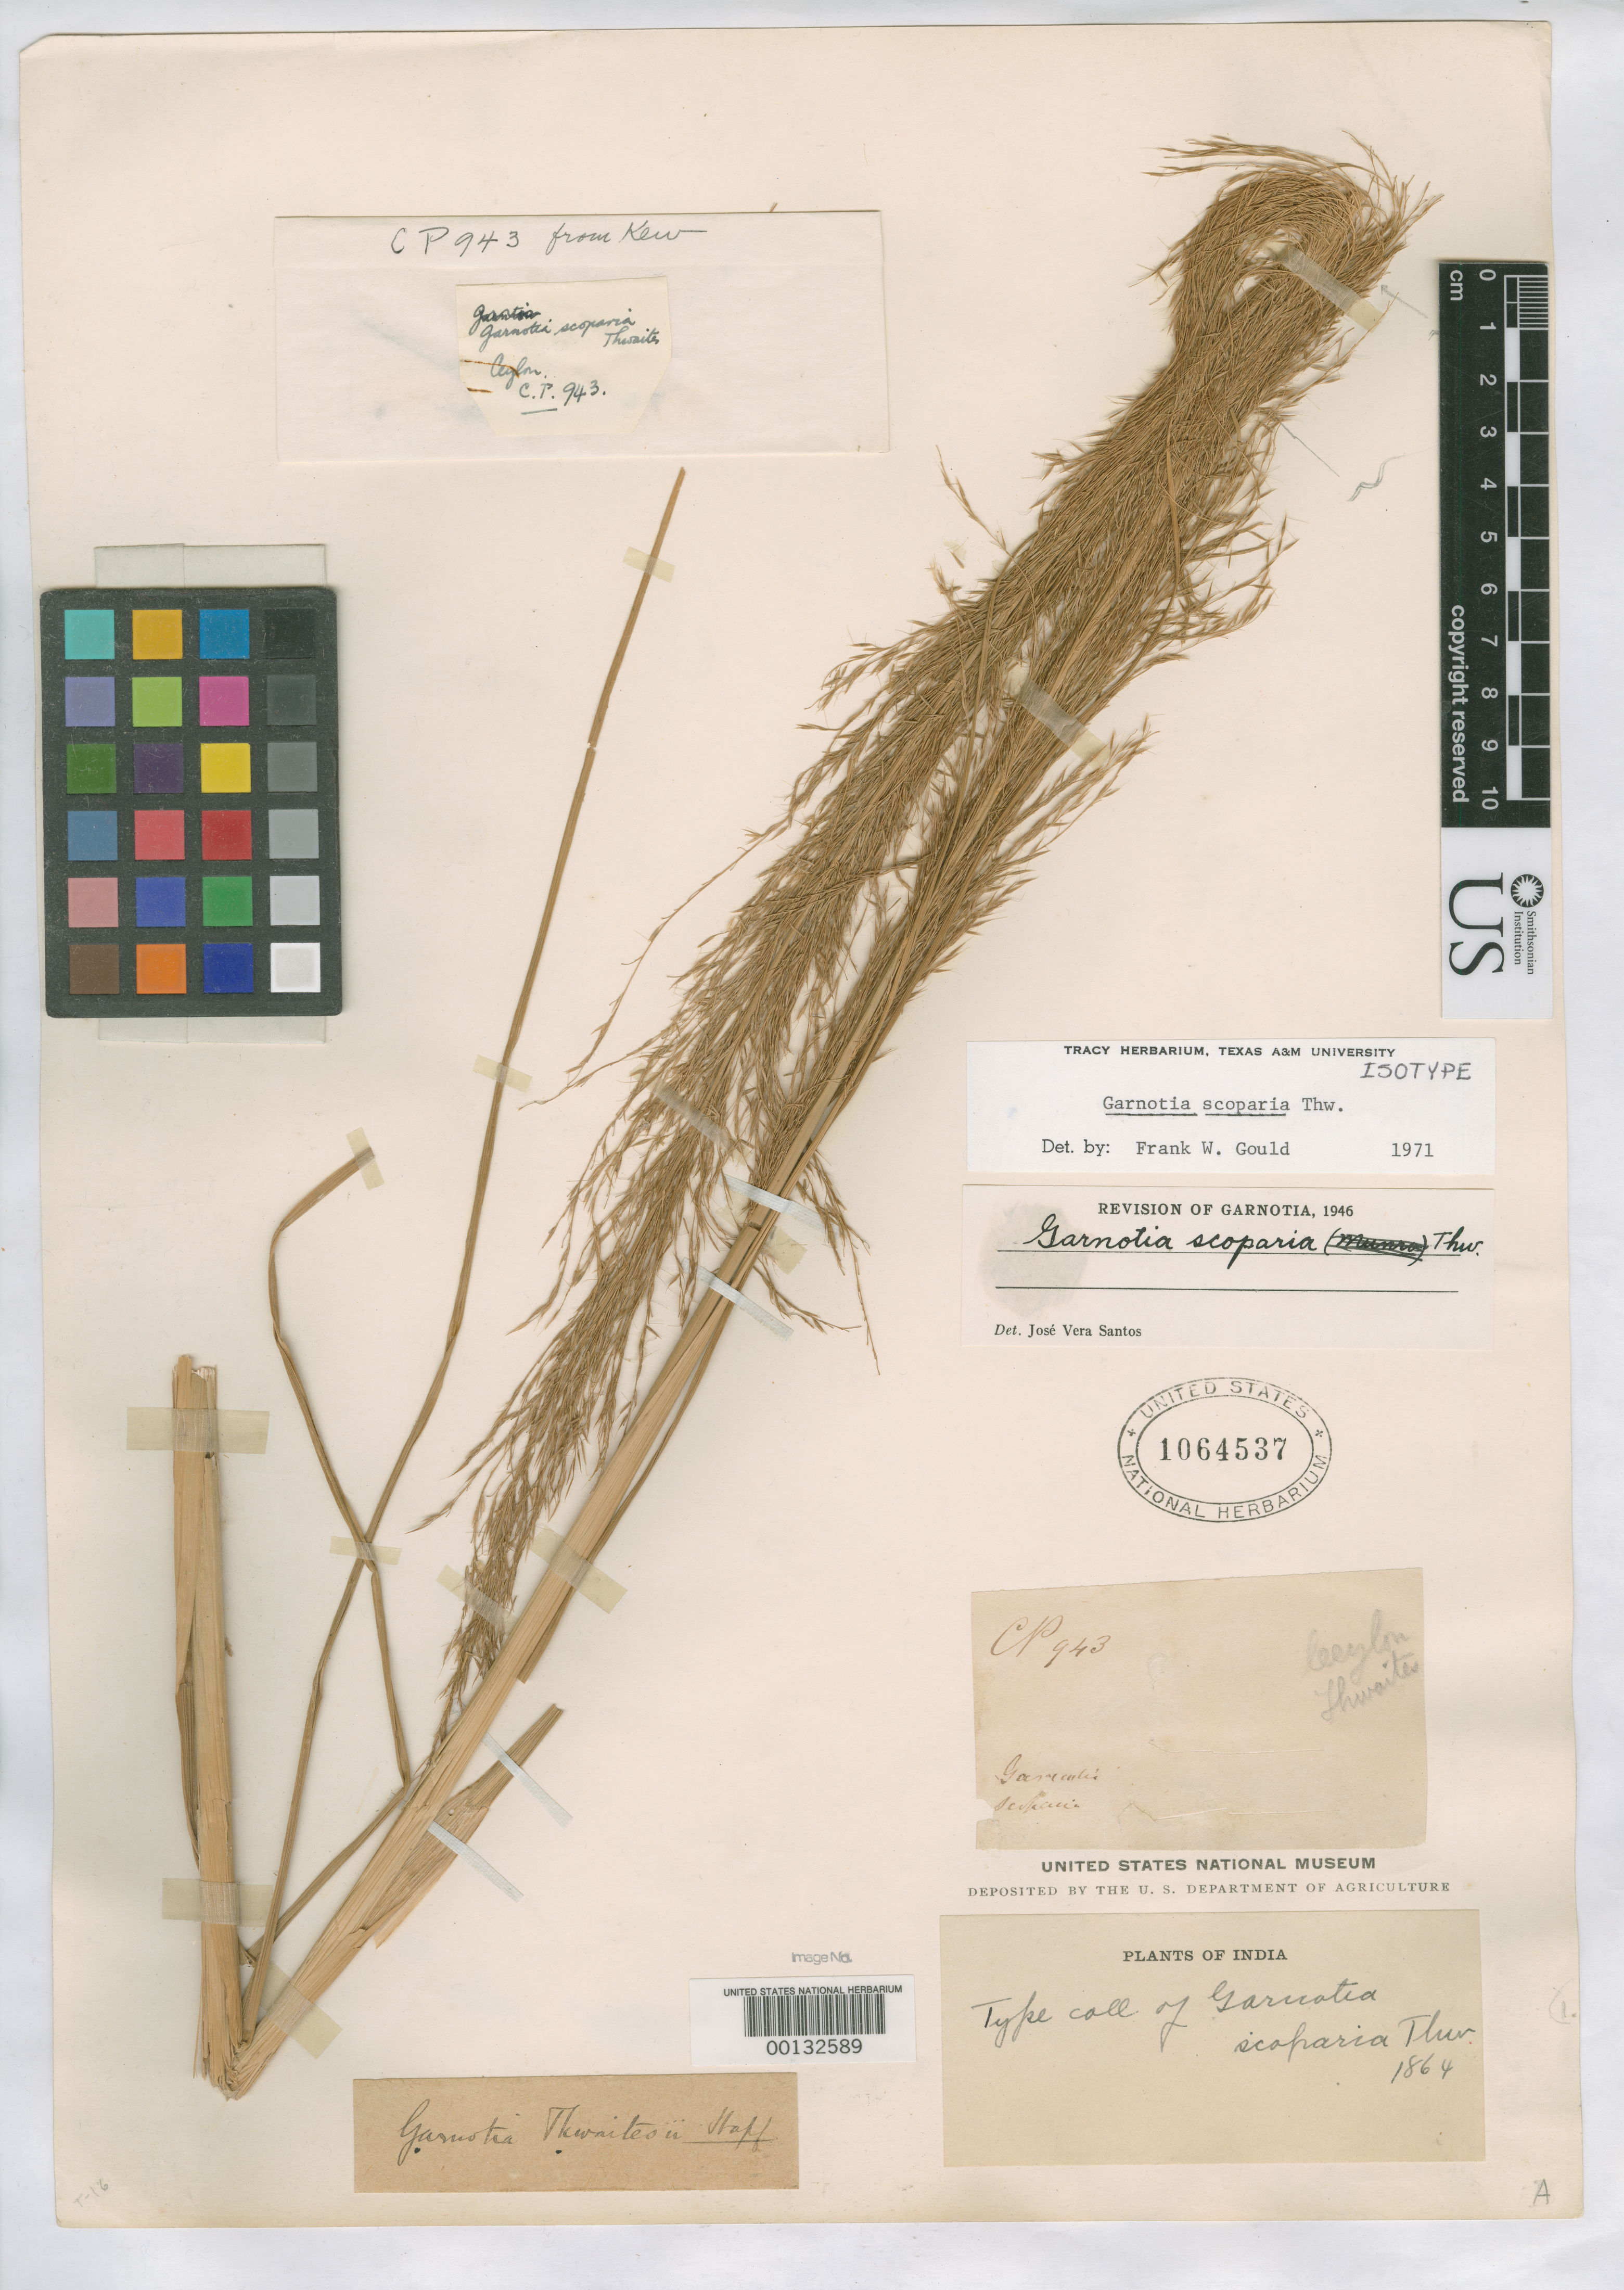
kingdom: Plantae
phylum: Tracheophyta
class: Liliopsida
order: Poales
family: Poaceae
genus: Garnotia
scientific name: Garnotia scoparia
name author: Thwaites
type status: Type Collection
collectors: G. H. K. Thwaites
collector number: CP 943 p.p.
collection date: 1864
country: Sri Lanka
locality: Ceylon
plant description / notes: Another collection also labeled as "CP 943" was collected in 1865 from a different locality and is the type of Garnotia decidua Santos.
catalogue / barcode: US 1064537